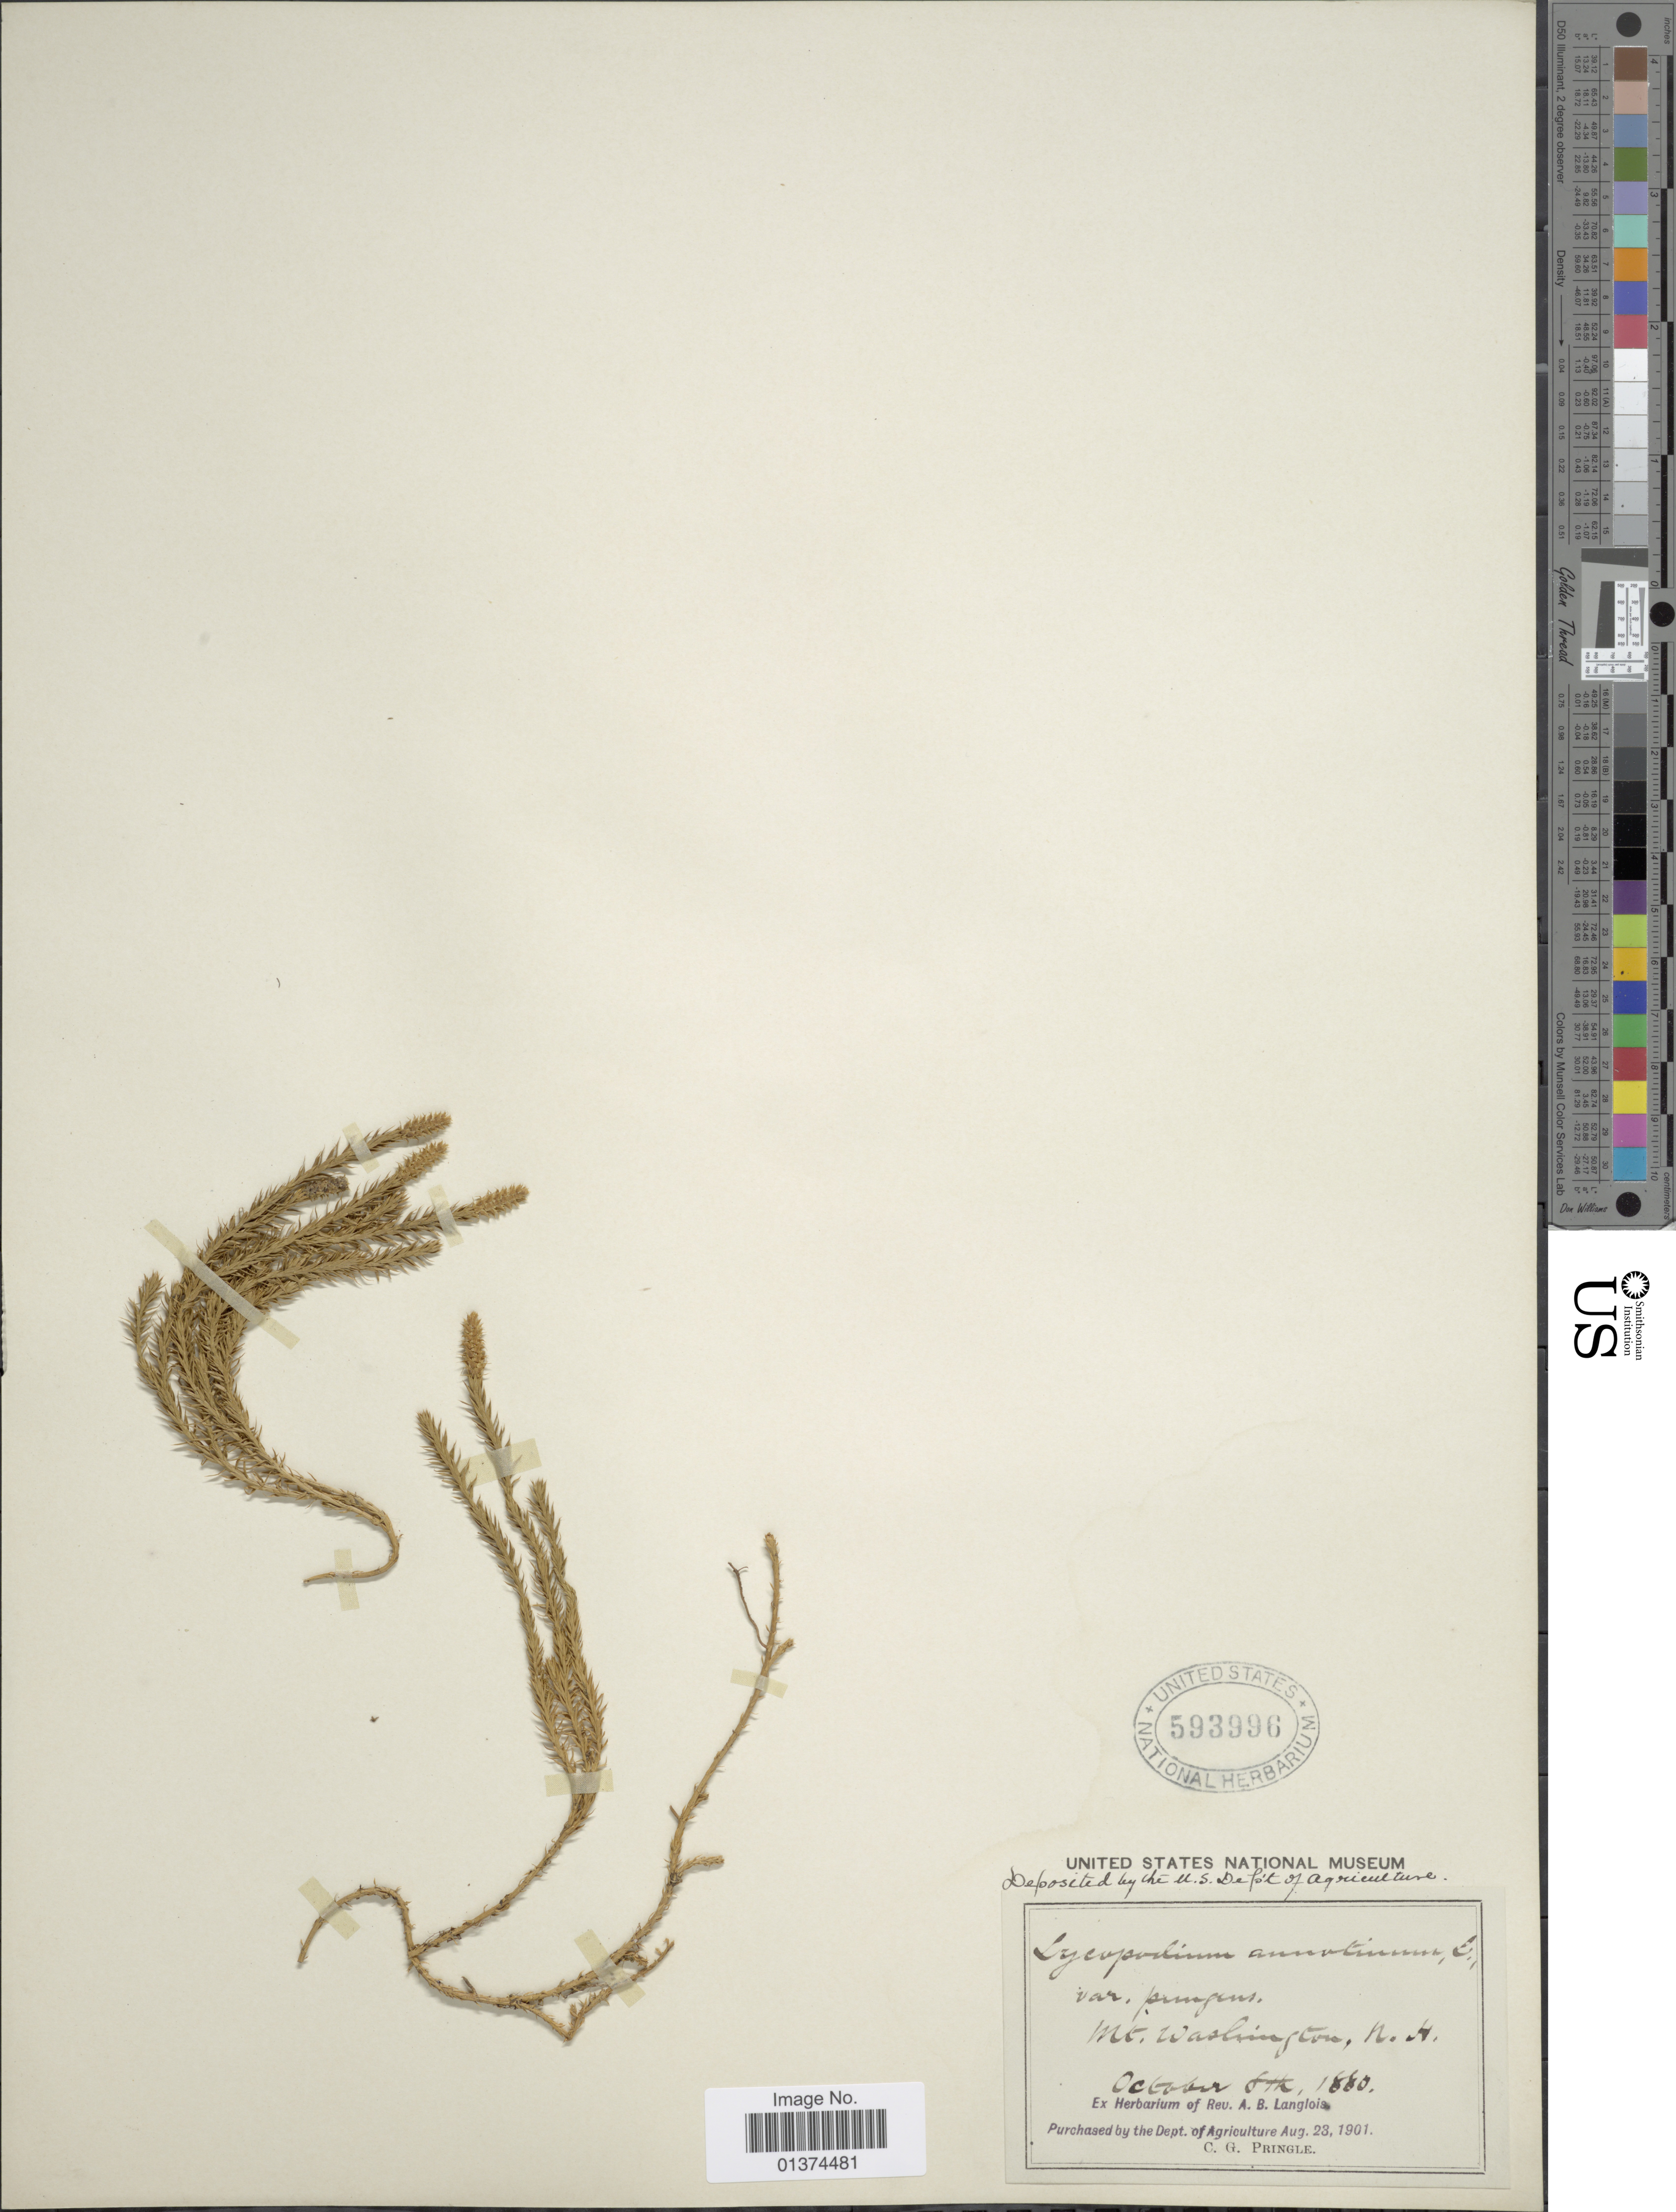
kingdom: Plantae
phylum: Tracheophyta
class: Lycopodiopsida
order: Lycopodiales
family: Lycopodiaceae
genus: Spinulum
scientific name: Spinulum annotinum subsp. annotinum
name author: (L.) A. Haines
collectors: C. G. Pringle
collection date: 1880-10-08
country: United States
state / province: New Hampshire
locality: Mt. Washington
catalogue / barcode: US 593996